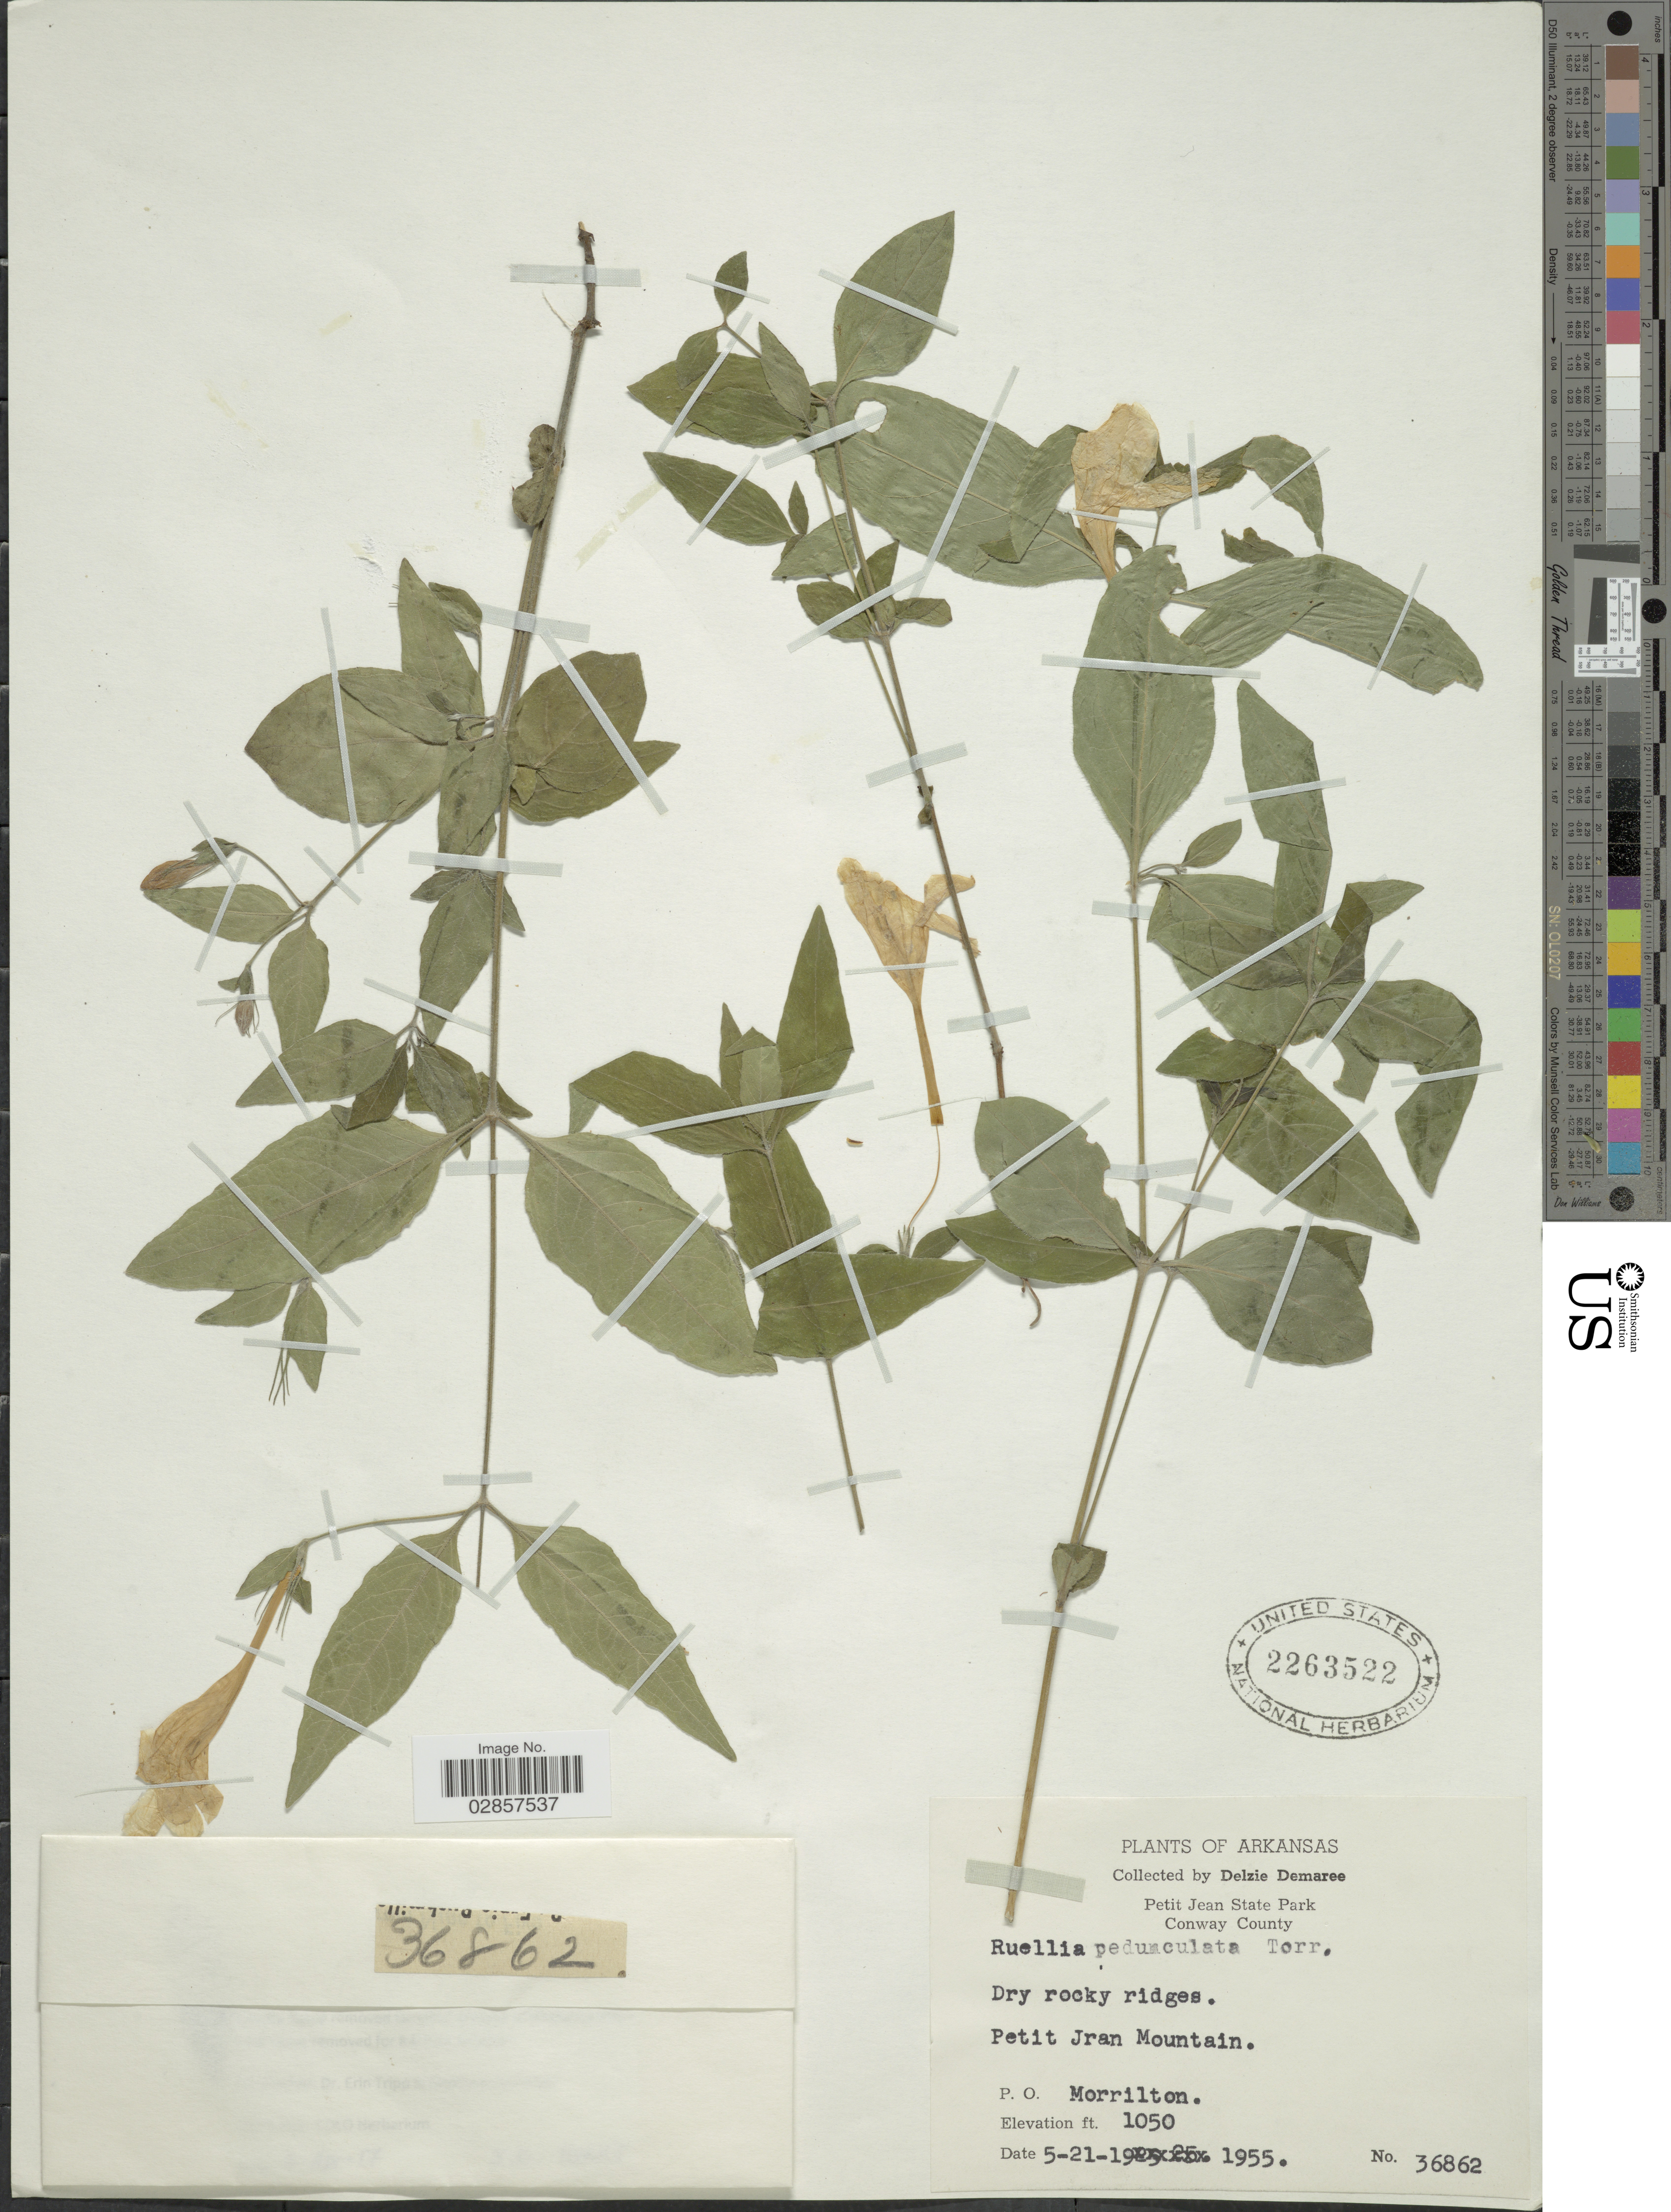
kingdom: Plantae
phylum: Tracheophyta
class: Magnoliopsida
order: Lamiales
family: Acanthaceae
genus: Ruellia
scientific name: Ruellia pedunculata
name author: Torr. ex A. Gray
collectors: D. Demaree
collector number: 36862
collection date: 1955-05-21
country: United States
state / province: Arkansas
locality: Petit Jean State Park, Conway County, Petit Jran Mountain, P.O. Morrilton.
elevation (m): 320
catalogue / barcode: US 2263522